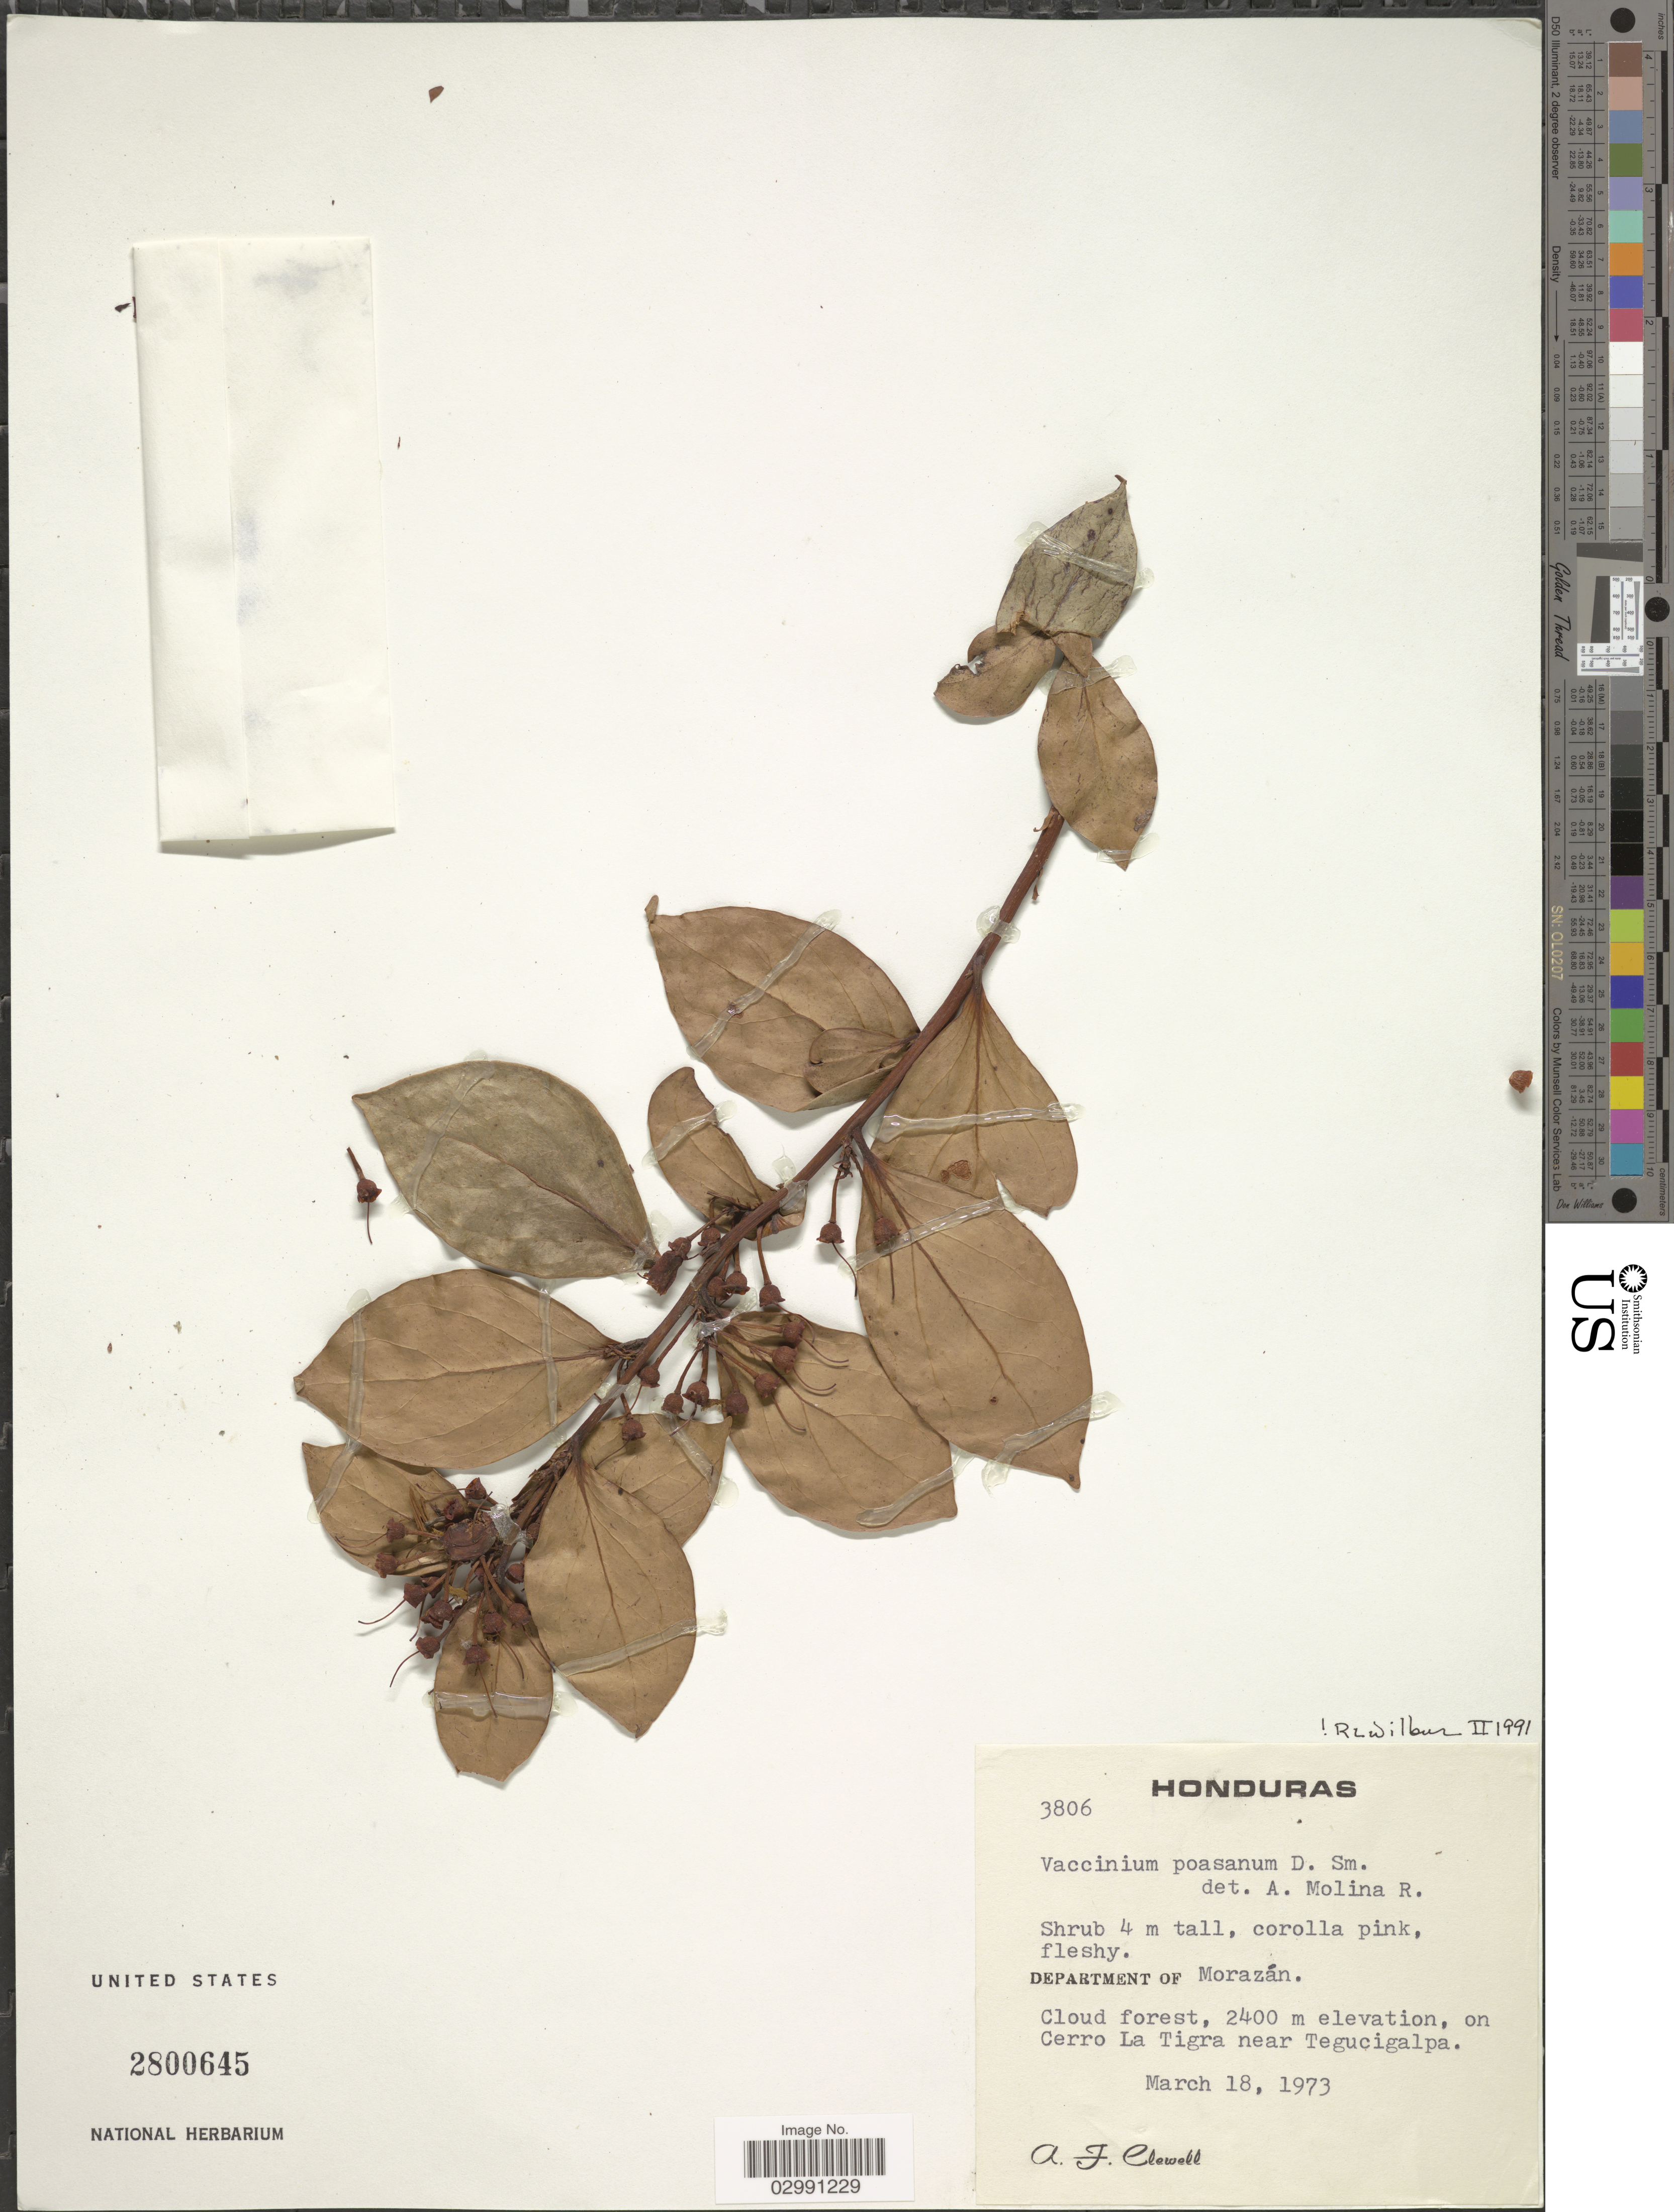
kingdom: Plantae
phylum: Tracheophyta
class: Magnoliopsida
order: Ericales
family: Ericaceae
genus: Vaccinium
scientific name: Vaccinium poasanum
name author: Donn. Sm.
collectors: A. Clewell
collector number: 3806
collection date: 1973-03-18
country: Honduras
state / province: Fco. Morazán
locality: Department of Morazán. Cloud forest, on Cerro La Tigra near Tegucigalpa.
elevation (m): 2400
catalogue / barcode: US 2800645